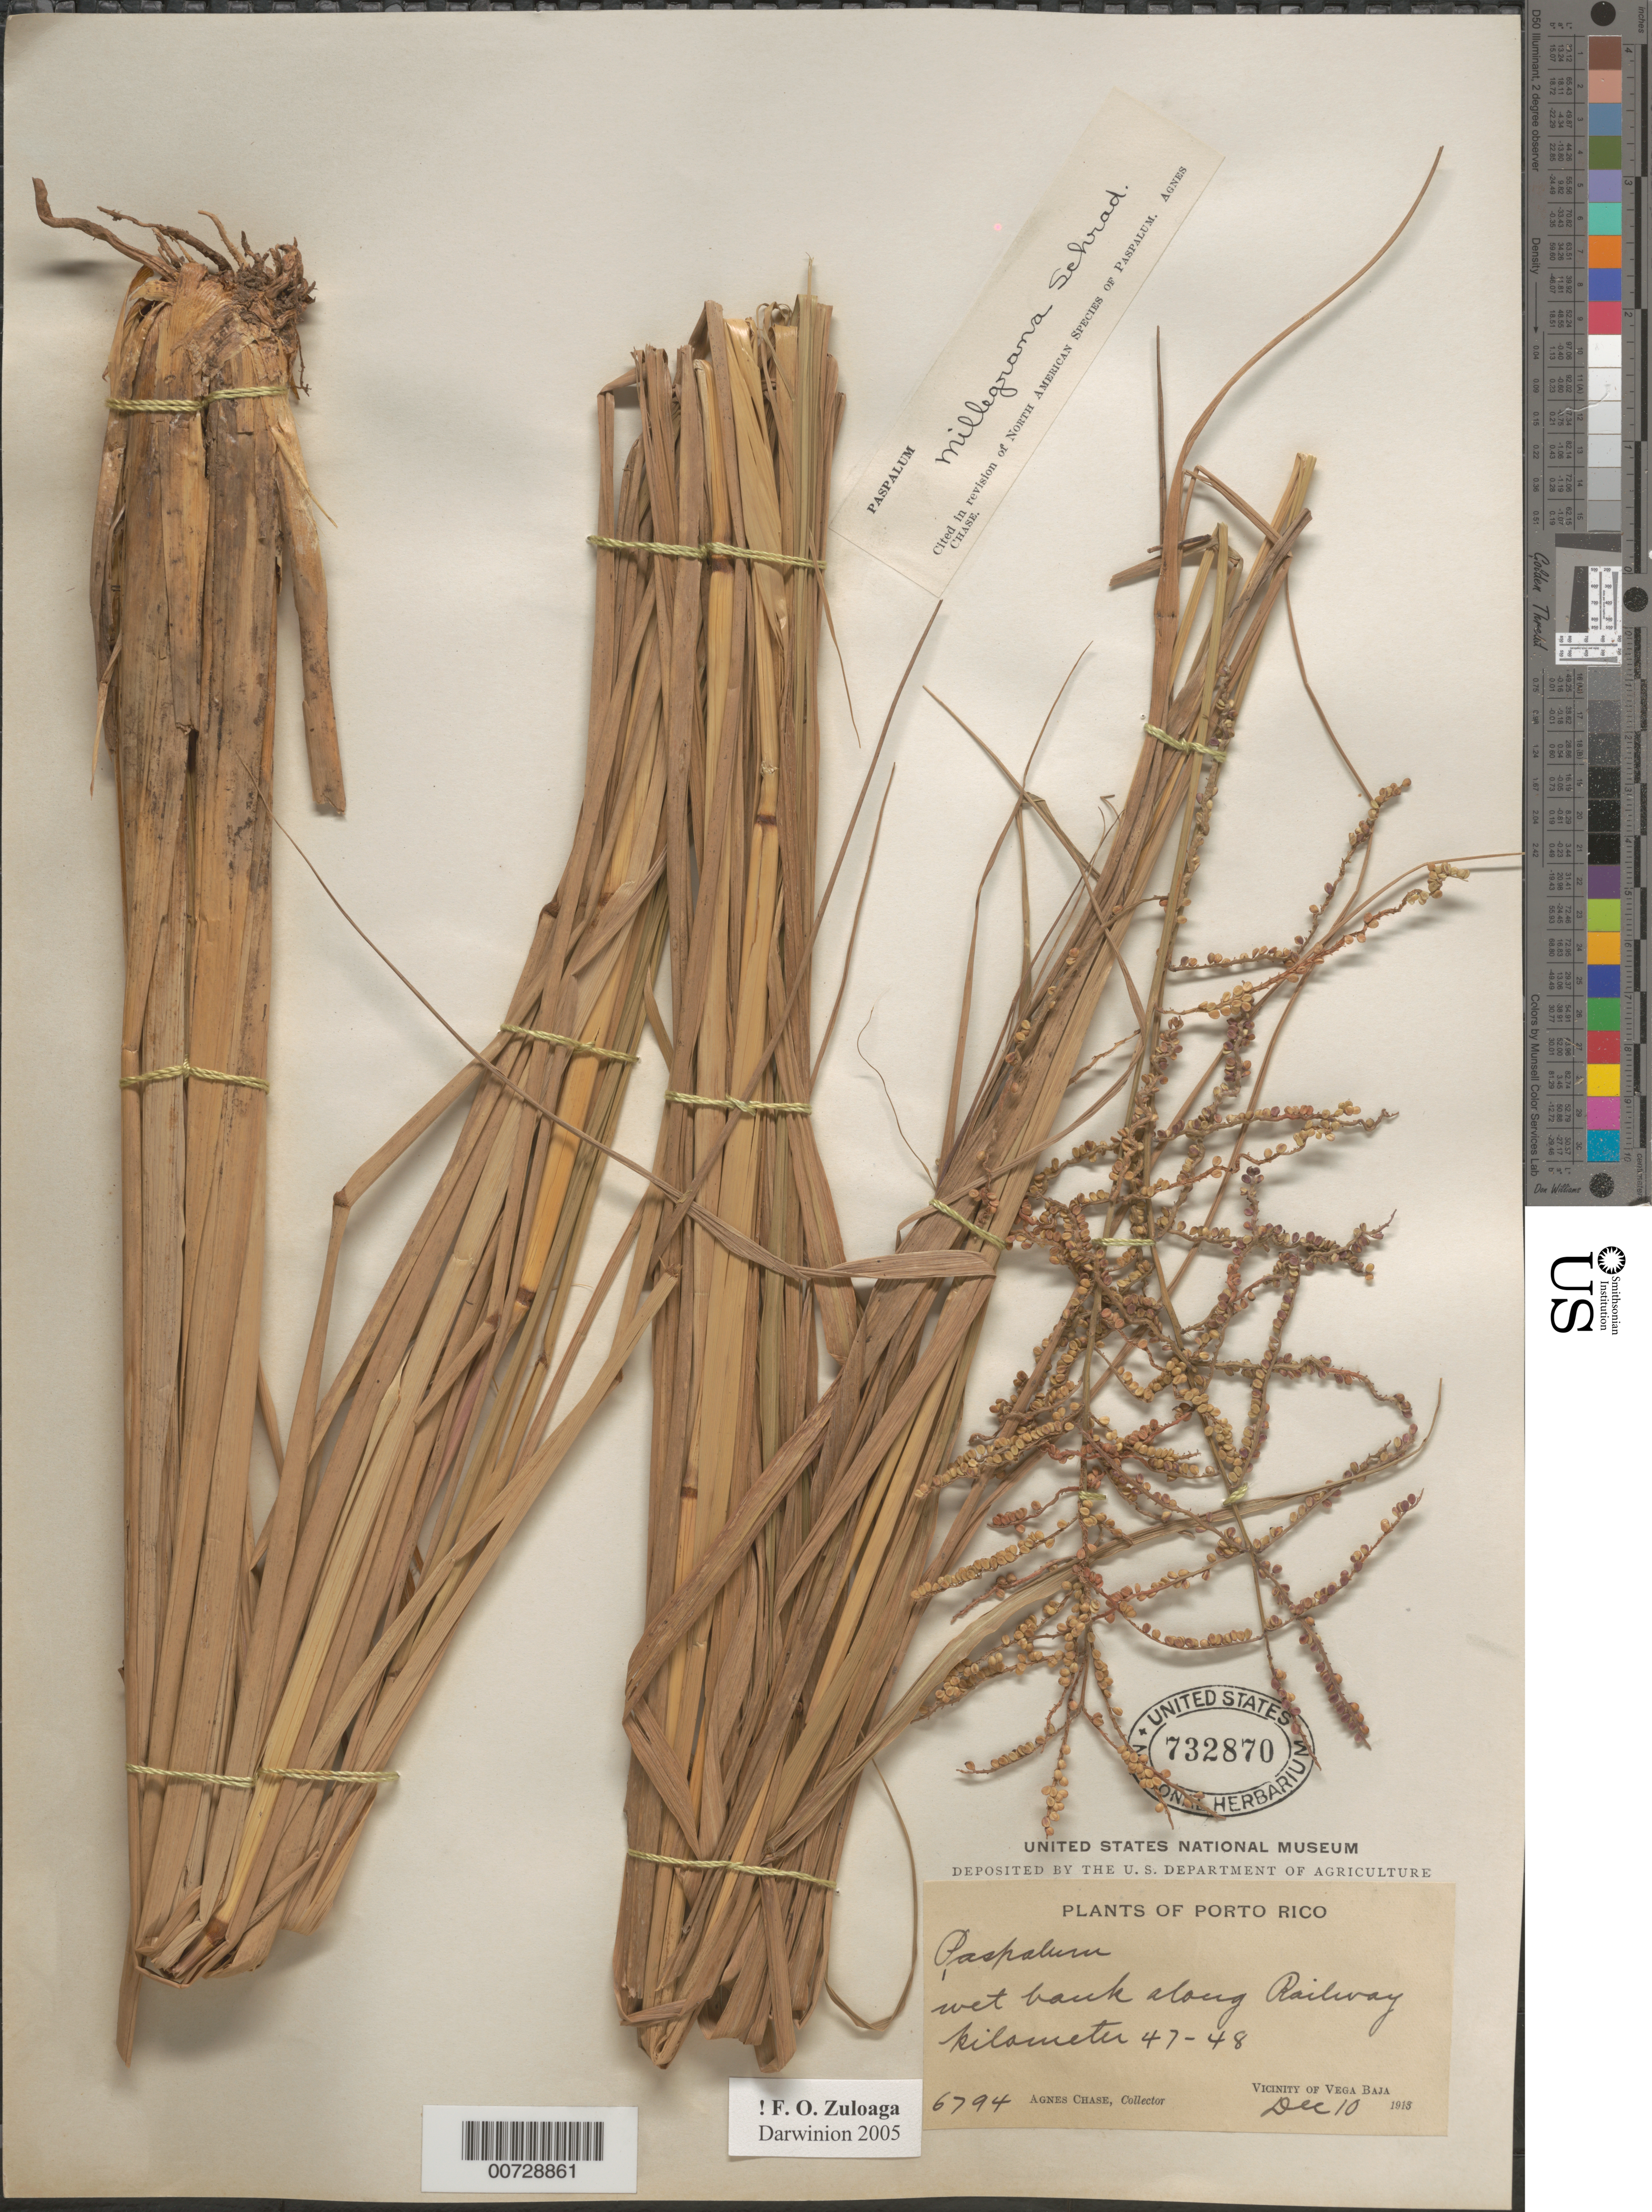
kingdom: Plantae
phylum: Tracheophyta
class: Liliopsida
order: Poales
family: Poaceae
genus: Paspalum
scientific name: Paspalum millegrana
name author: Schrad.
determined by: Chase, [M.] Agnes, (US)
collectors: A. Chase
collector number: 6794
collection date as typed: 10 Dec 1913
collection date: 1913-12-10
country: Puerto Rico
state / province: Vega Baja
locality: Vega Baja, vic of; along Railway km 47-48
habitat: Wet bank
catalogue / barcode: US 732870